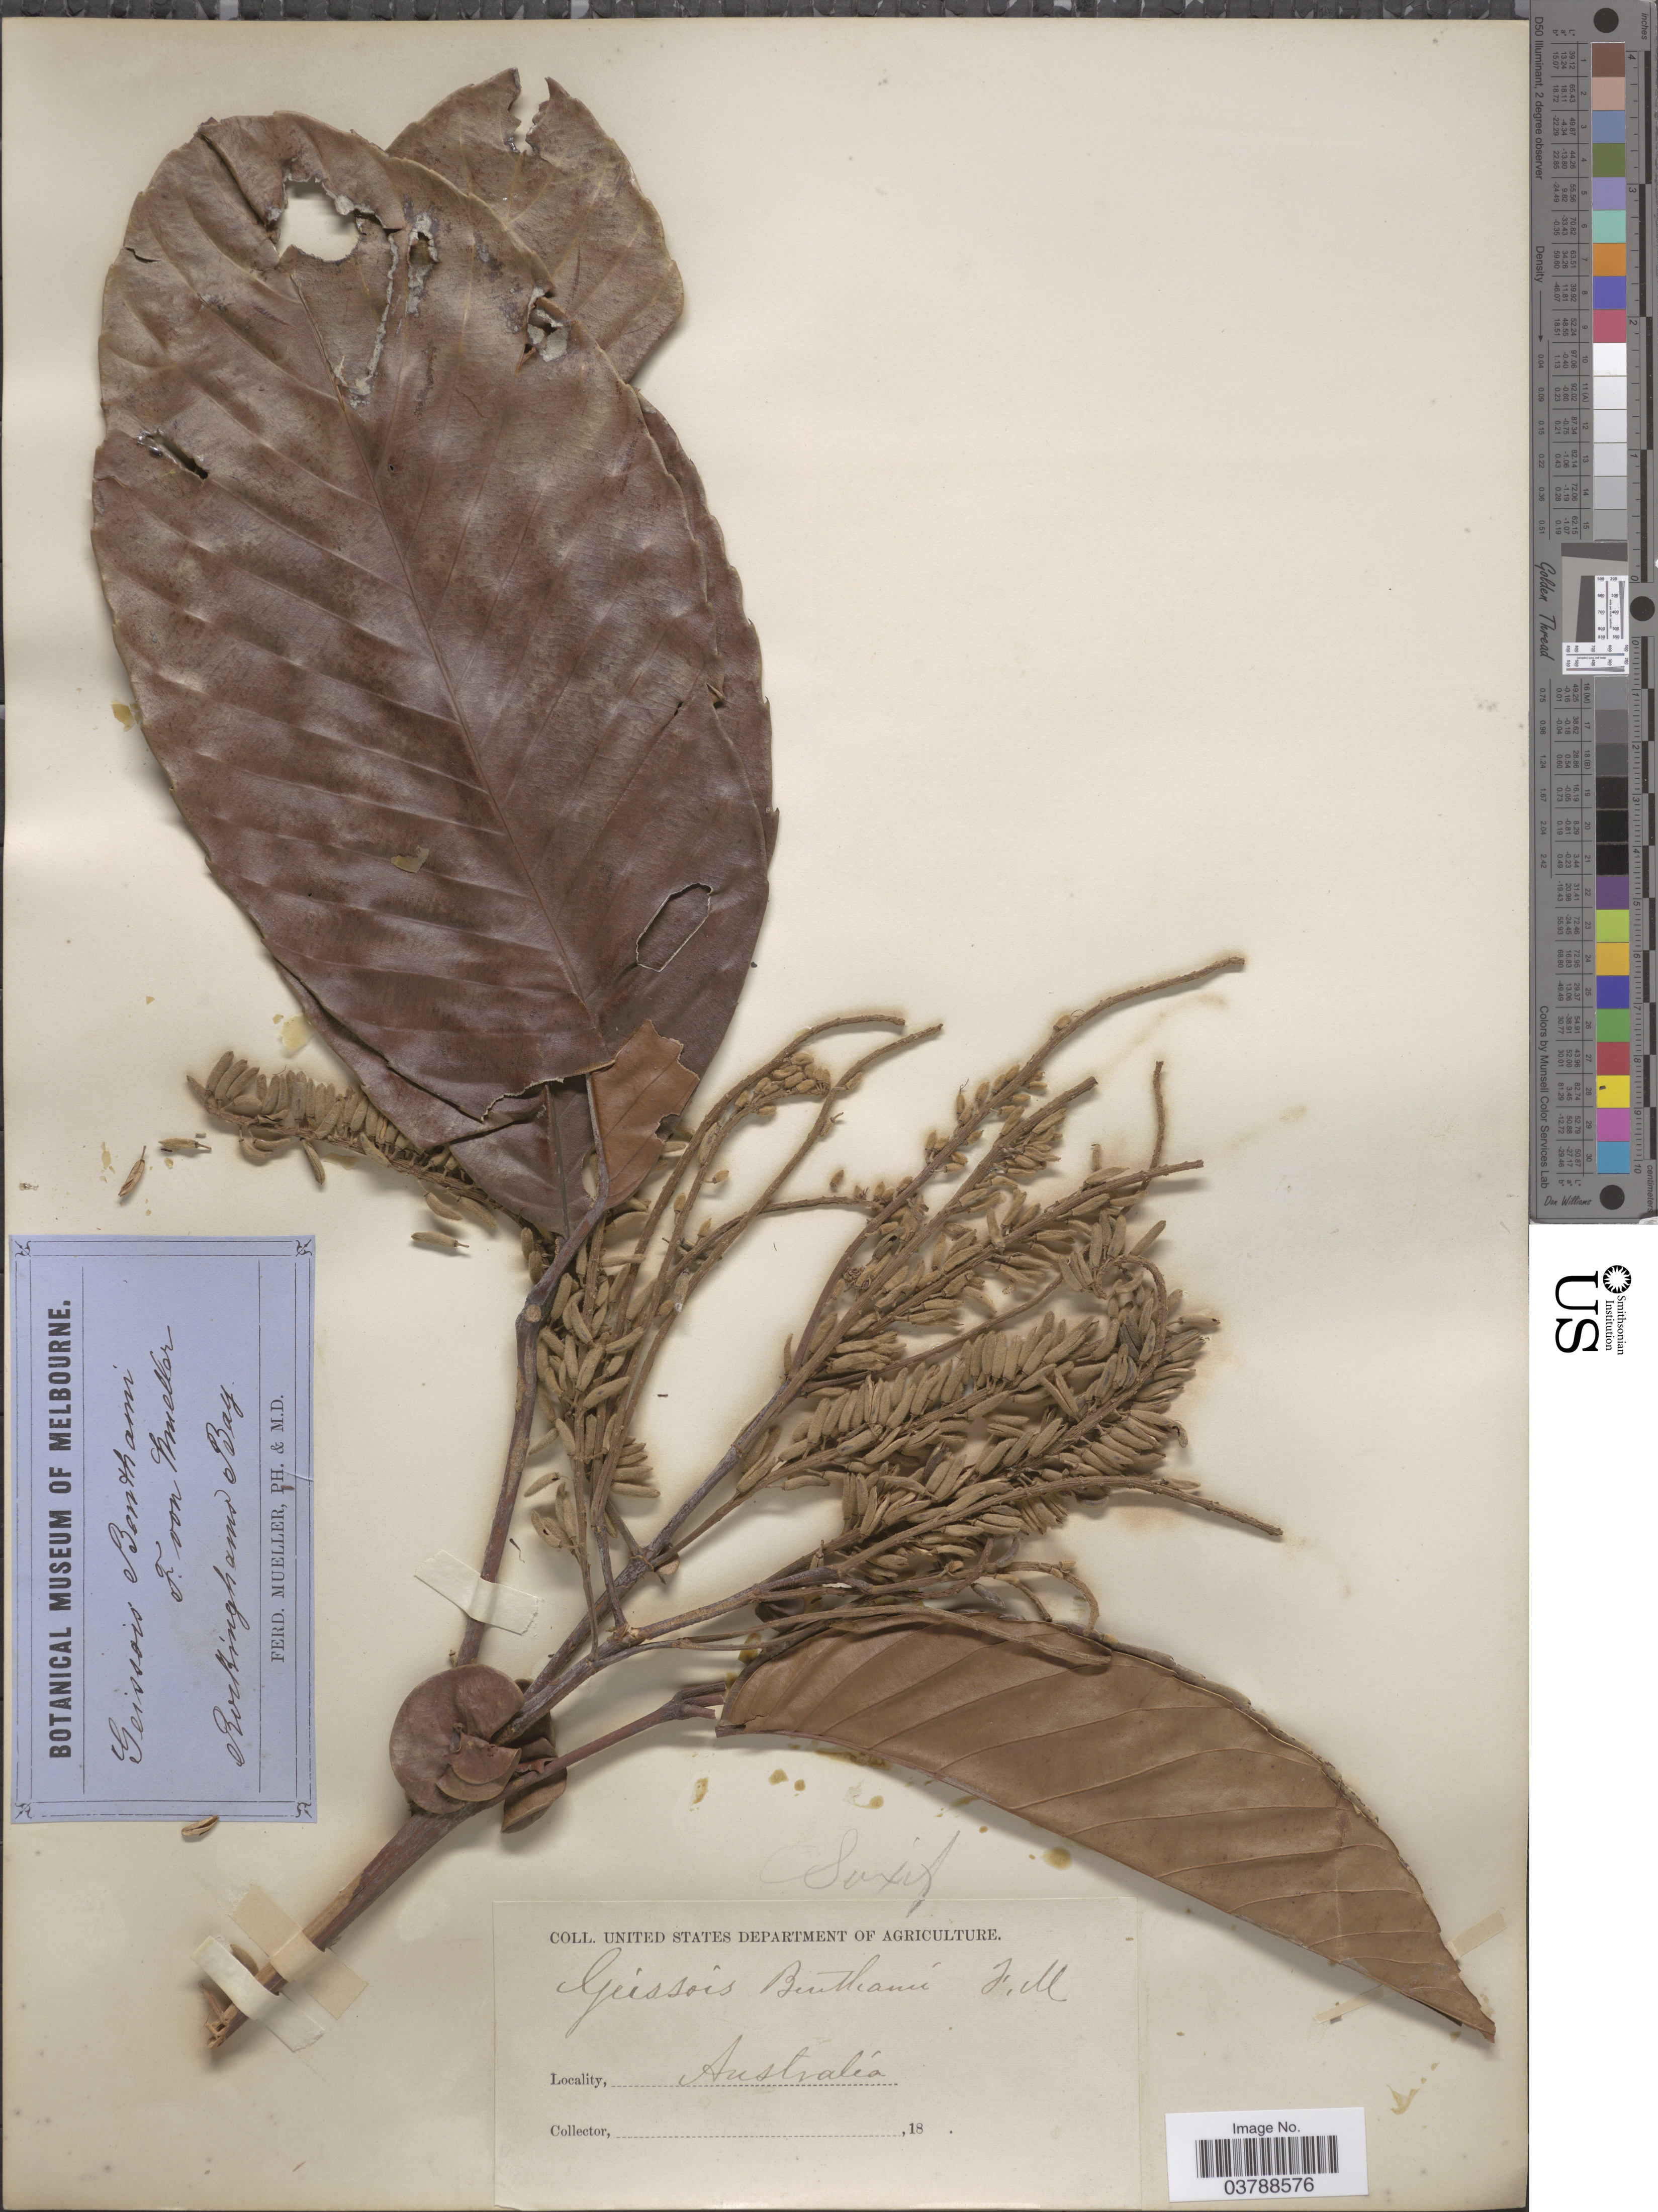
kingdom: Plantae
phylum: Tracheophyta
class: Magnoliopsida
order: Oxalidales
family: Cunoniaceae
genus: Karrabina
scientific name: Karrabina benthamiana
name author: (F. Muell.) Rozefelds & H.C. Hopkins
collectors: F. Mueller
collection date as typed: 18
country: Australia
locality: Rockinghams Bay.